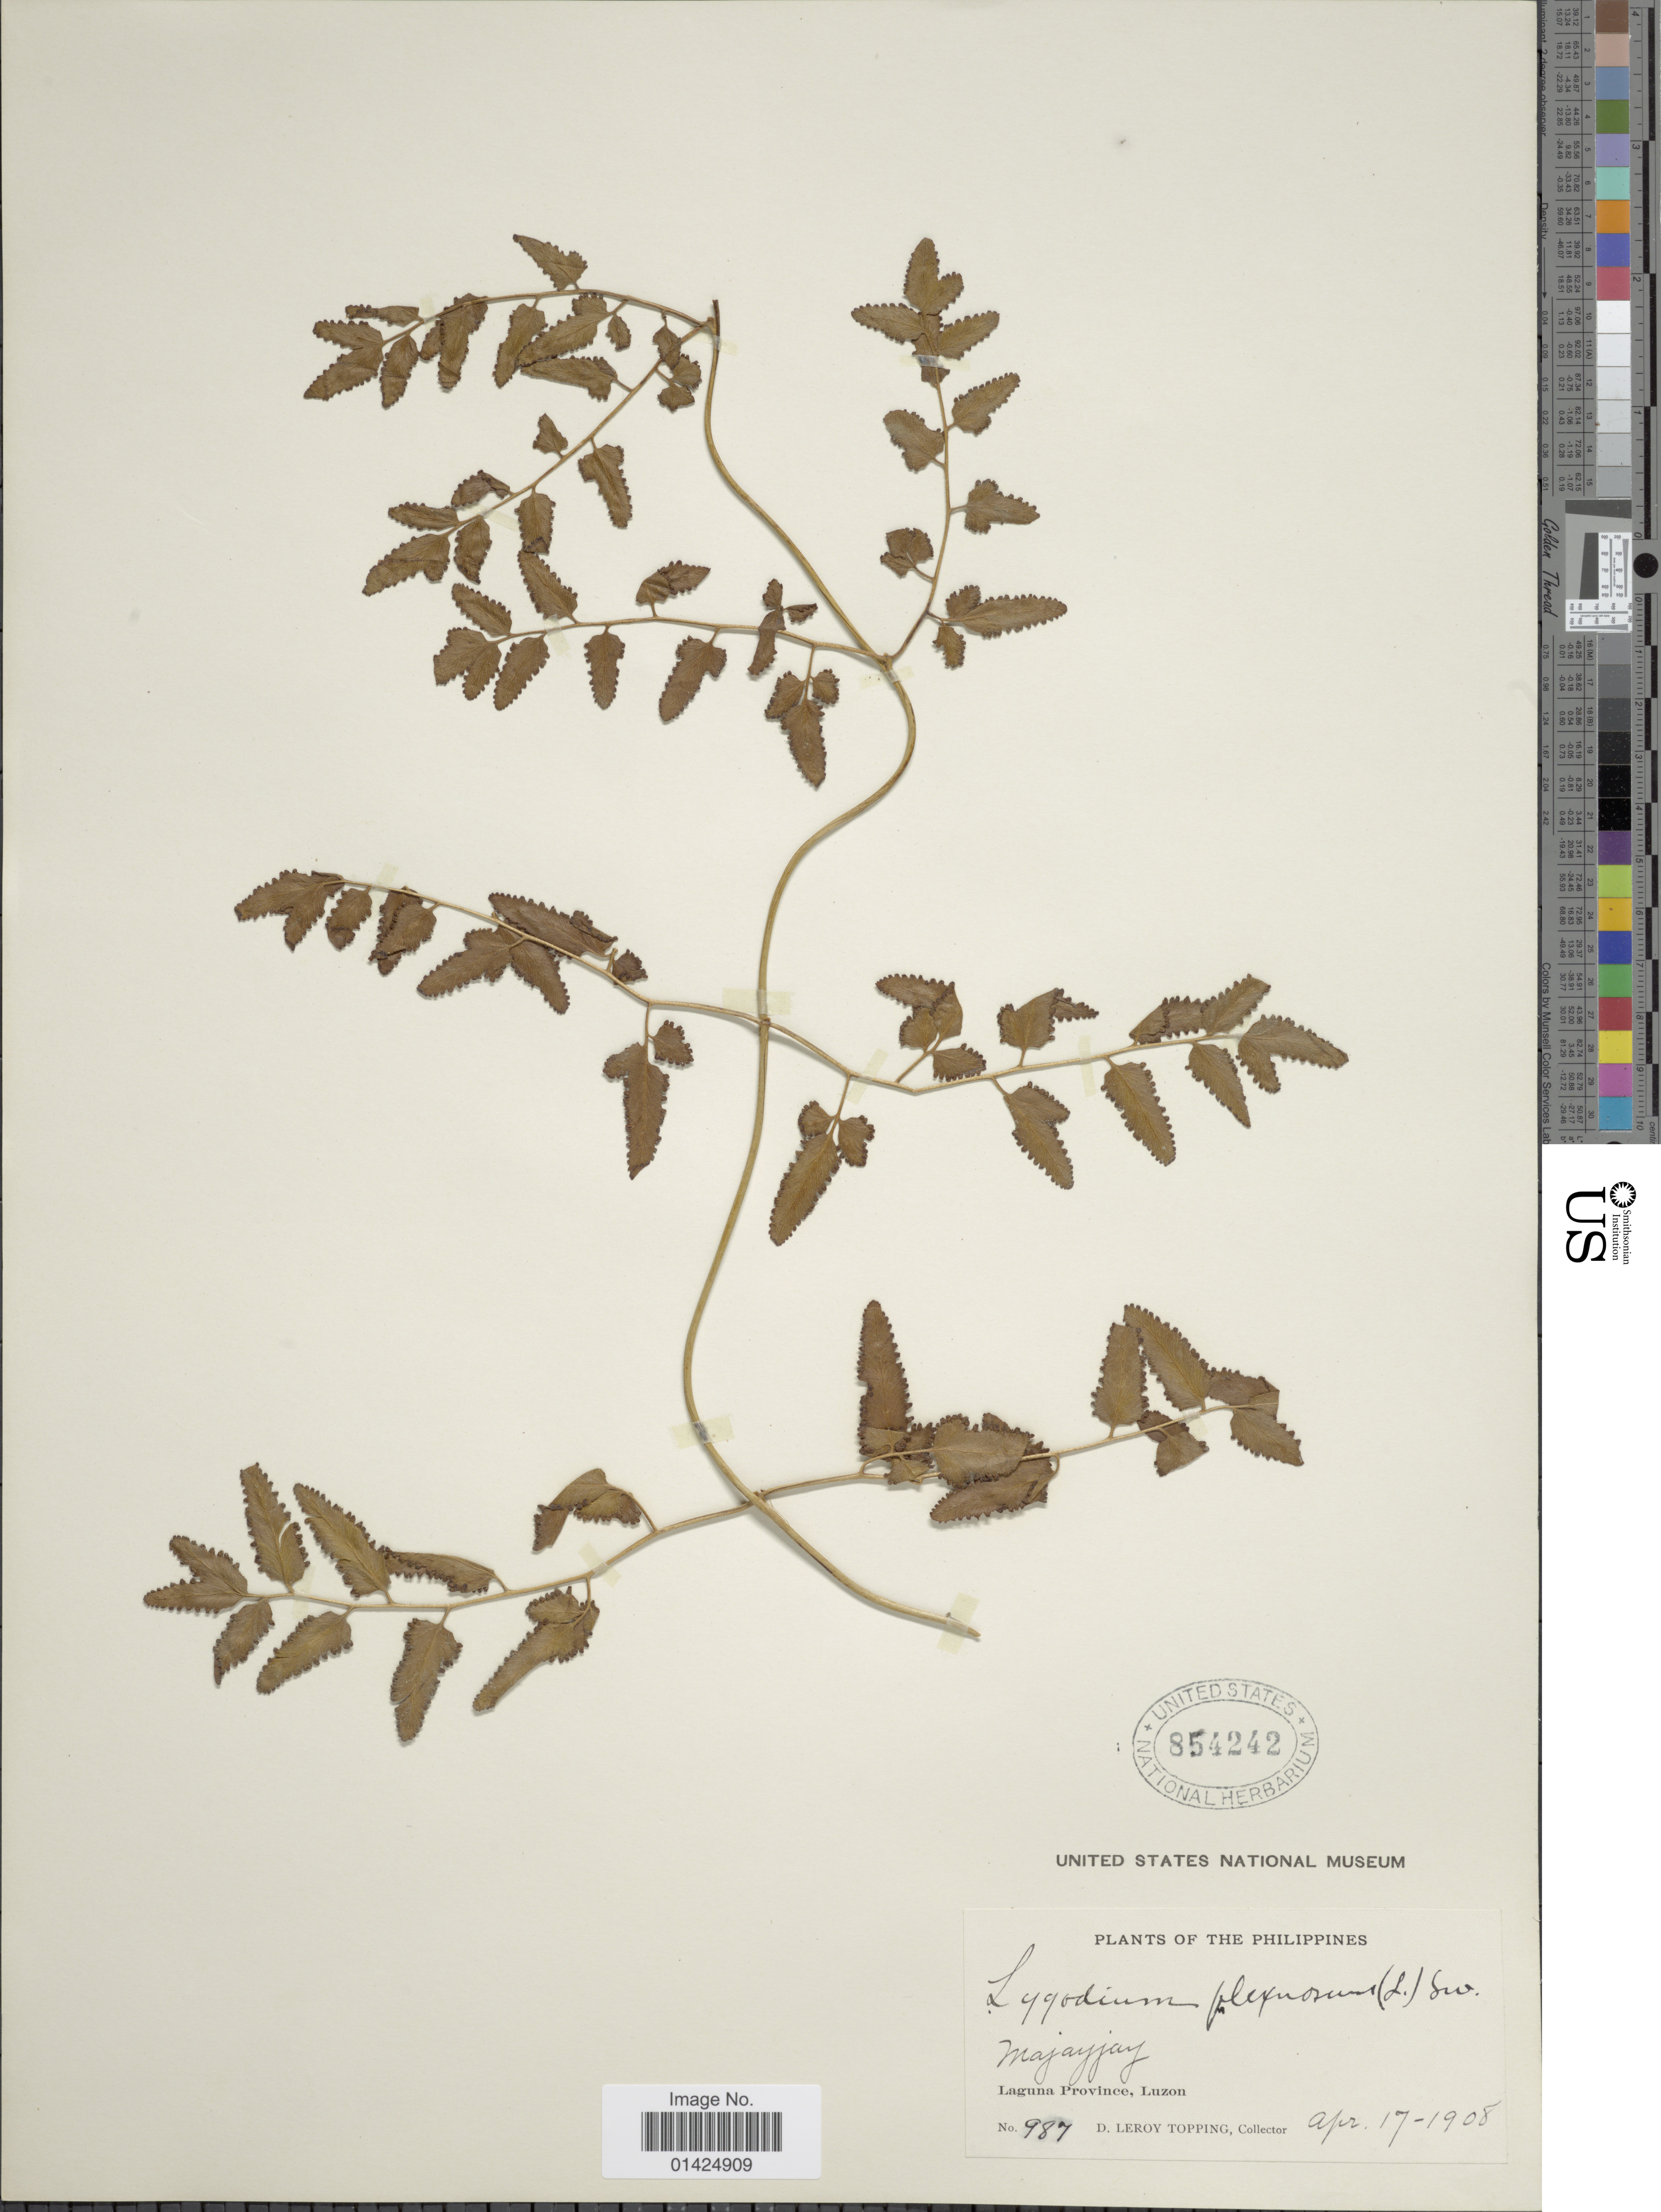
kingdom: Plantae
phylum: Tracheophyta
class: Polypodiopsida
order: Schizaeales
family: Lygodiaceae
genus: Lygodium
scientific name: Lygodium flexuosum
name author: Sw.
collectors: D. L. Topping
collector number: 987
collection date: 1908-04-17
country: Philippines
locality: Majayjay, Laguna Province,Luzon.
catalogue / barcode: US 854242